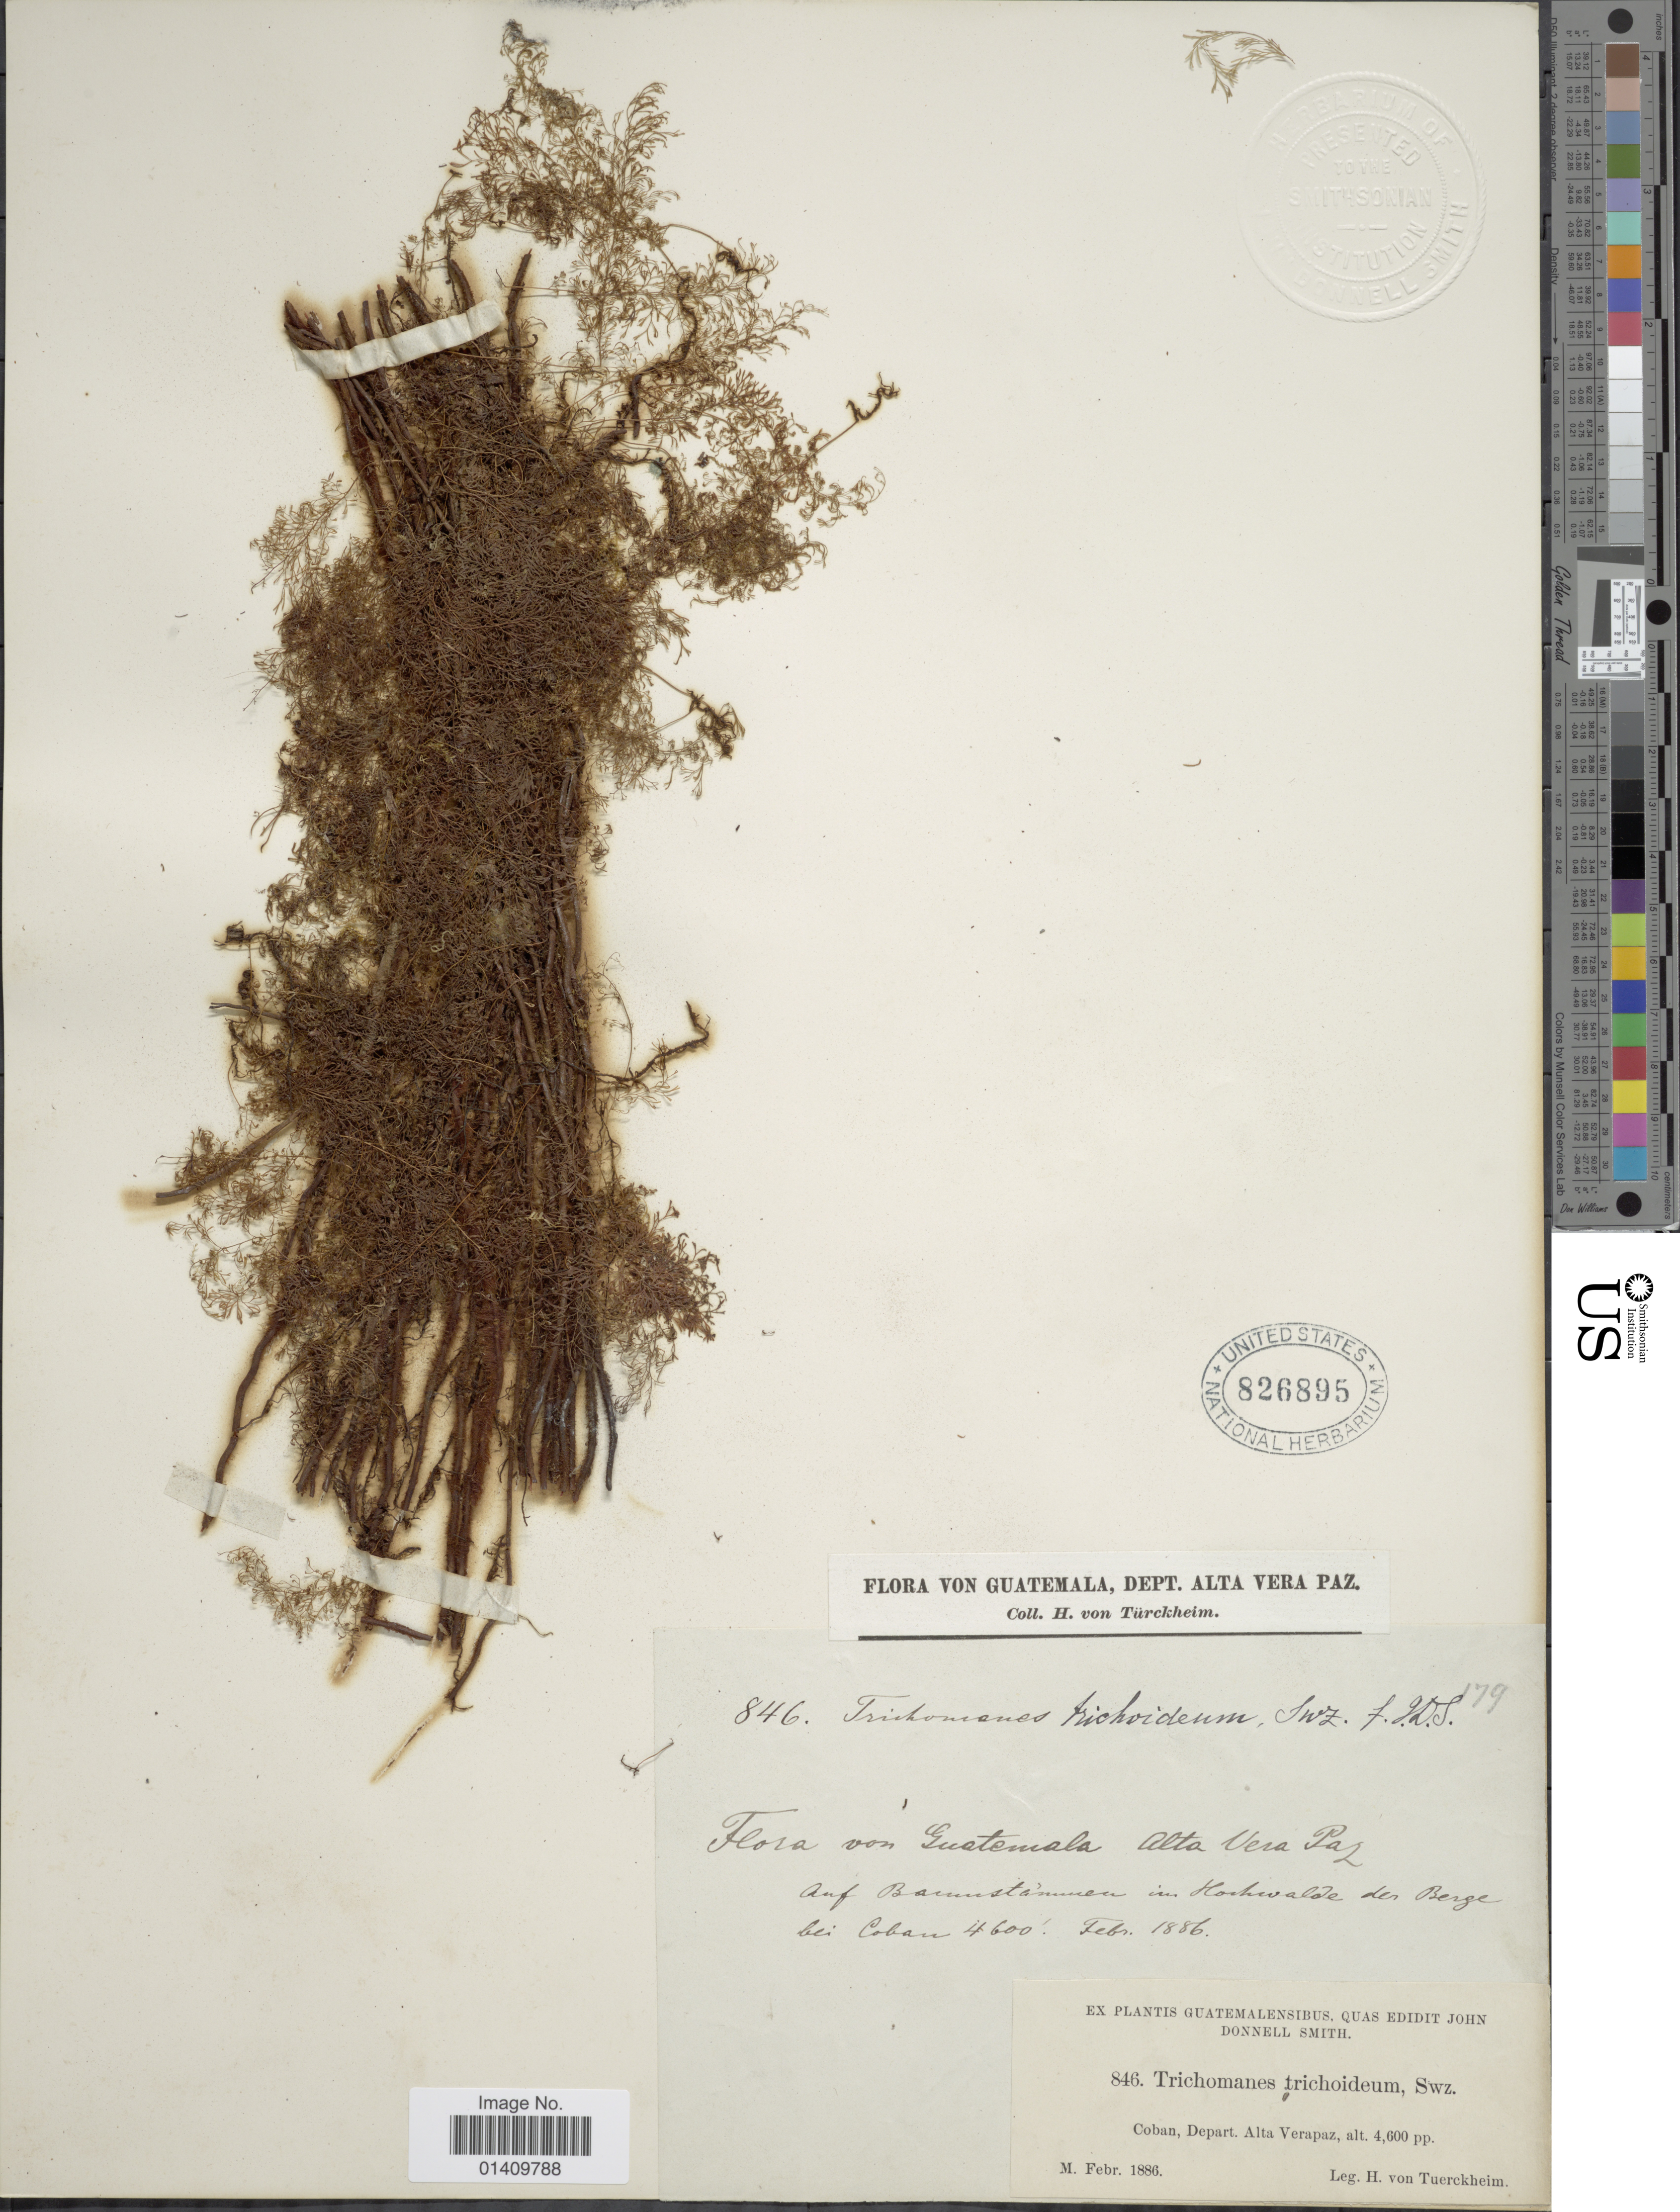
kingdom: Plantae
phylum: Tracheophyta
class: Polypodiopsida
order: Hymenophyllales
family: Hymenophyllaceae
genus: Polyphlebium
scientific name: Polyphlebium capillaceum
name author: (L.) Ebihara & Dubuisson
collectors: H. von Tuerckheim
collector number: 846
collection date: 1886-02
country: Guatemala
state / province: Alta Verapaz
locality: Coban depart. Alta Verapaz auf Baumstämmen in Hochwalde der Berge.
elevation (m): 1402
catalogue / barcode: US 826895